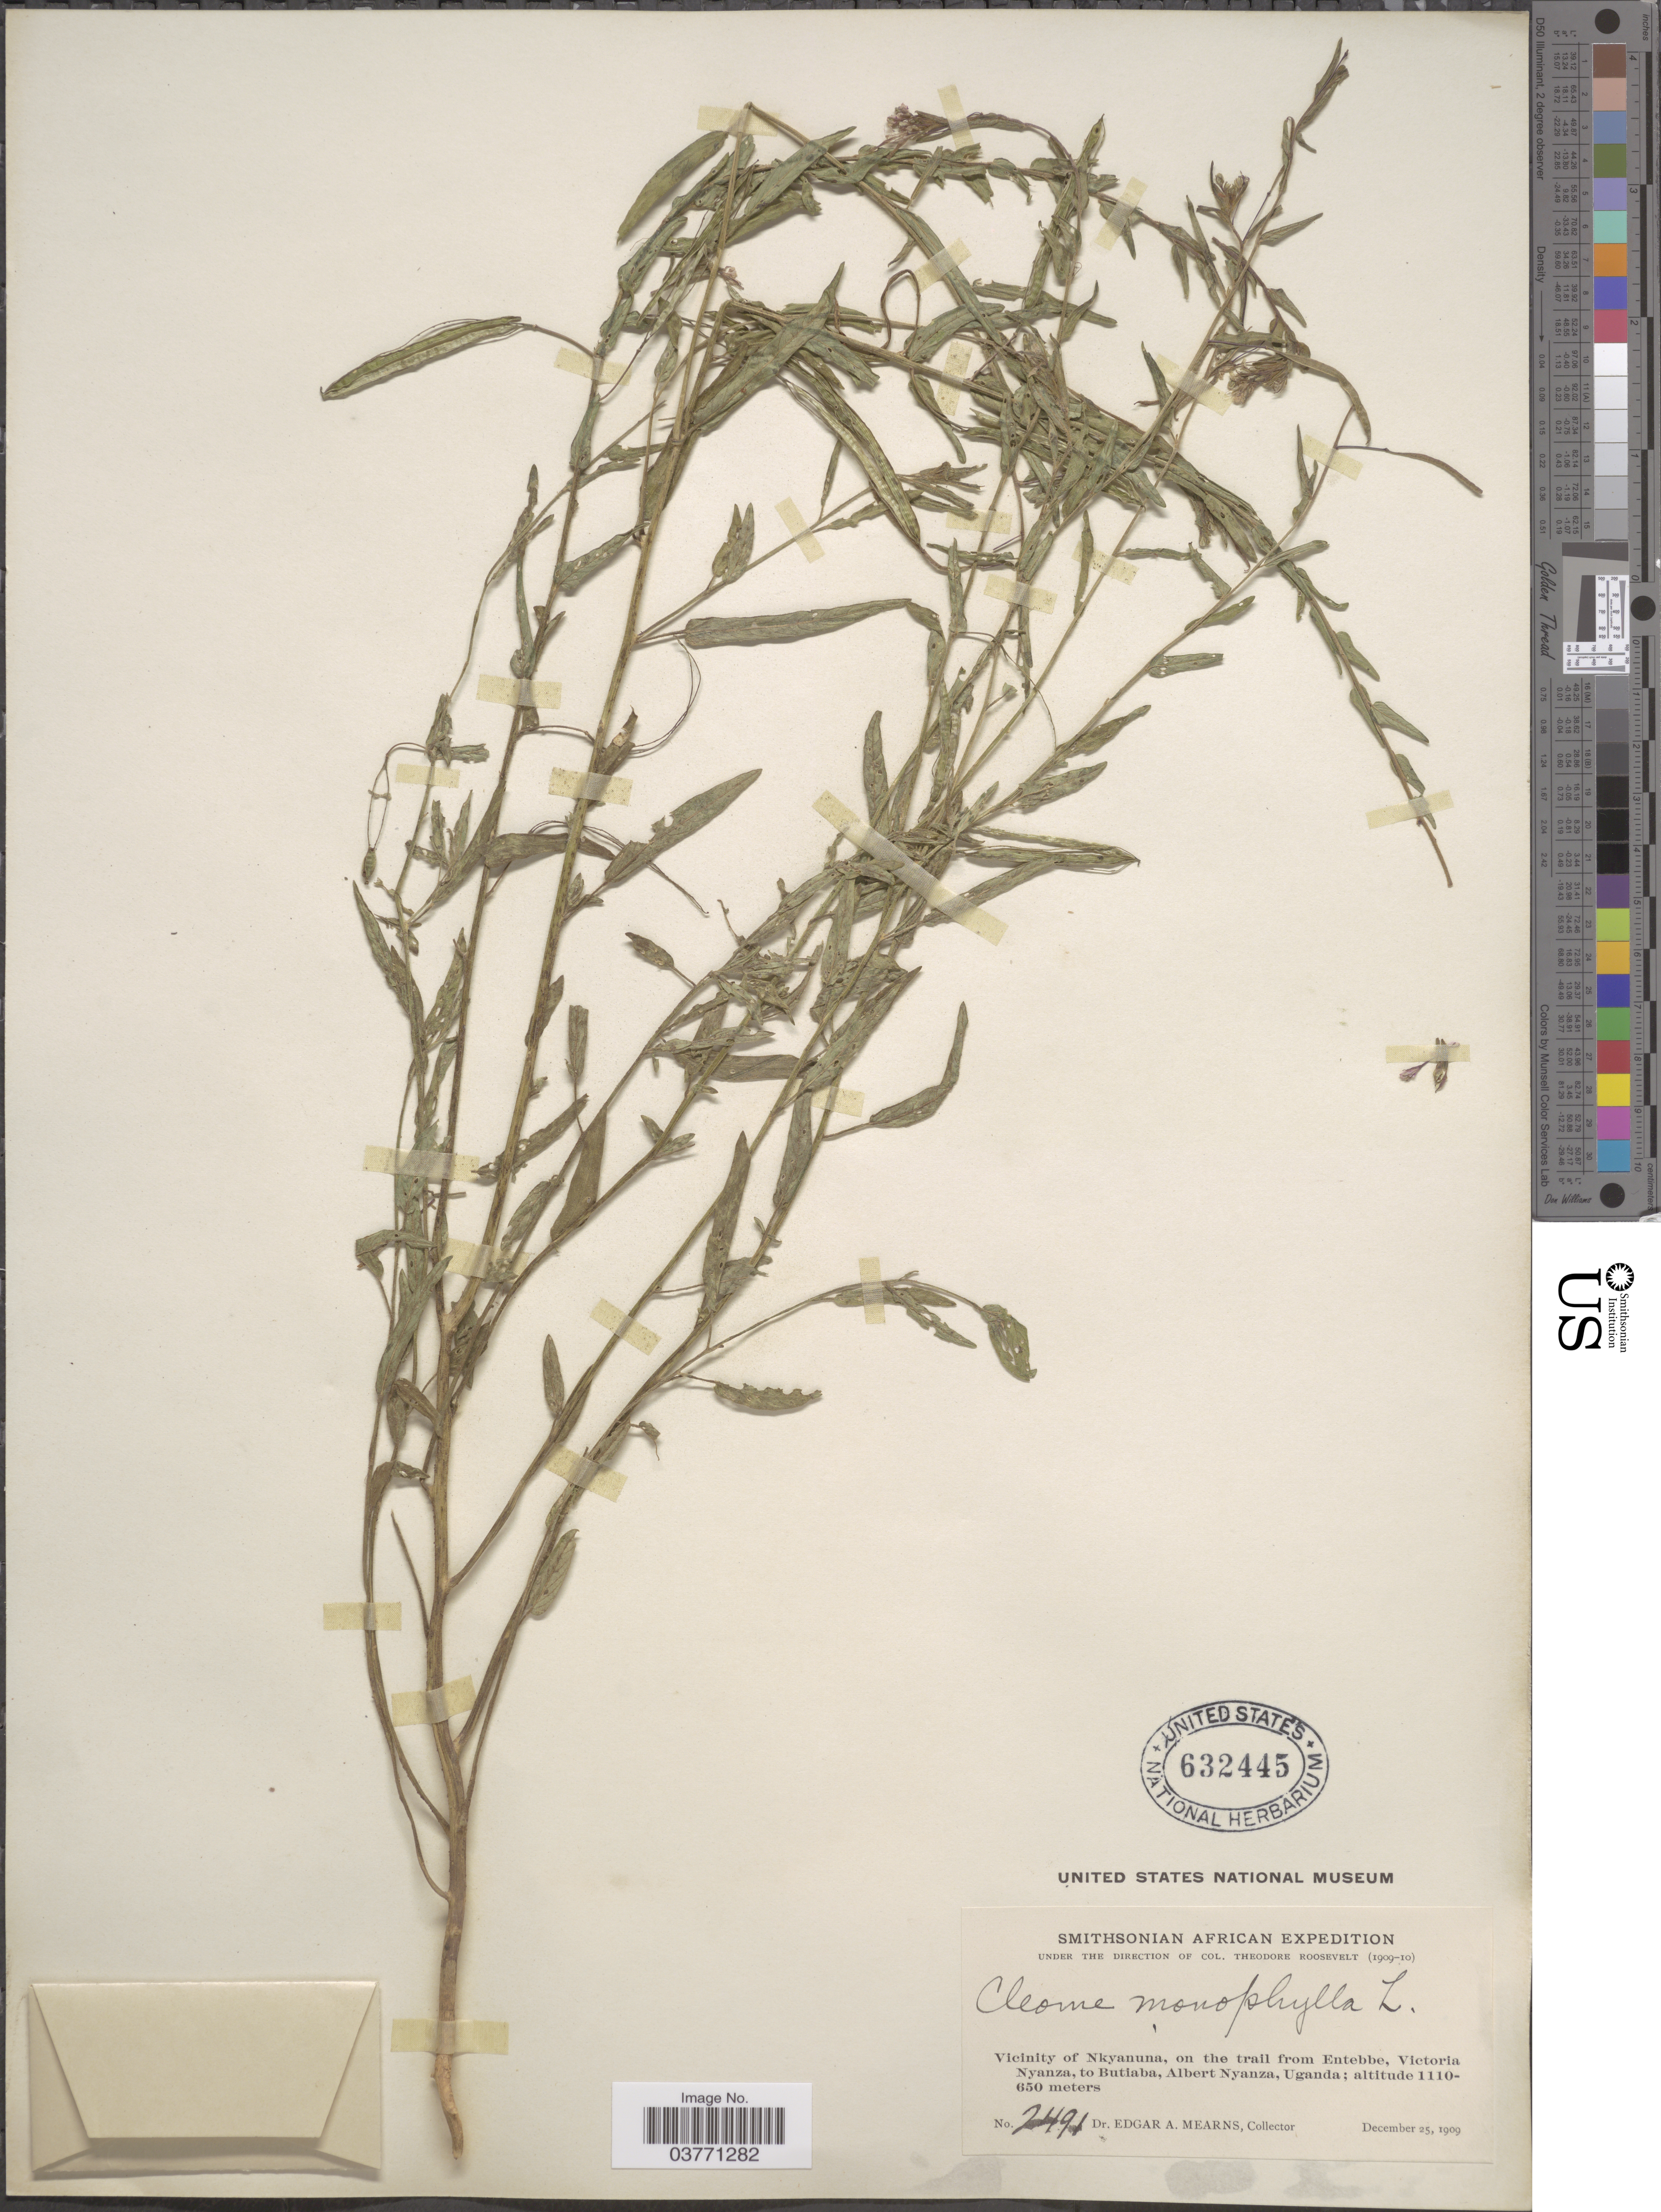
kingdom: Plantae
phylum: Tracheophyta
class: Magnoliopsida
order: Brassicales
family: Cleomaceae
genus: Sieruela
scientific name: Sieruela monophylla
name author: (L.) Roalson & J.C. Hall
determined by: Strong, M. T., (US), Smithsonian Institution - National Museum of Natural History (UNITED STATES)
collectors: E. A. Mearns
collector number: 2491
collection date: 1909-12-25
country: Uganda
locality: Vicinity of Nkyanuna, on the trail from Entebbe, Victoria Nyanza, to Butiaba, Albert Nyanza.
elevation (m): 650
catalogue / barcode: US 632445